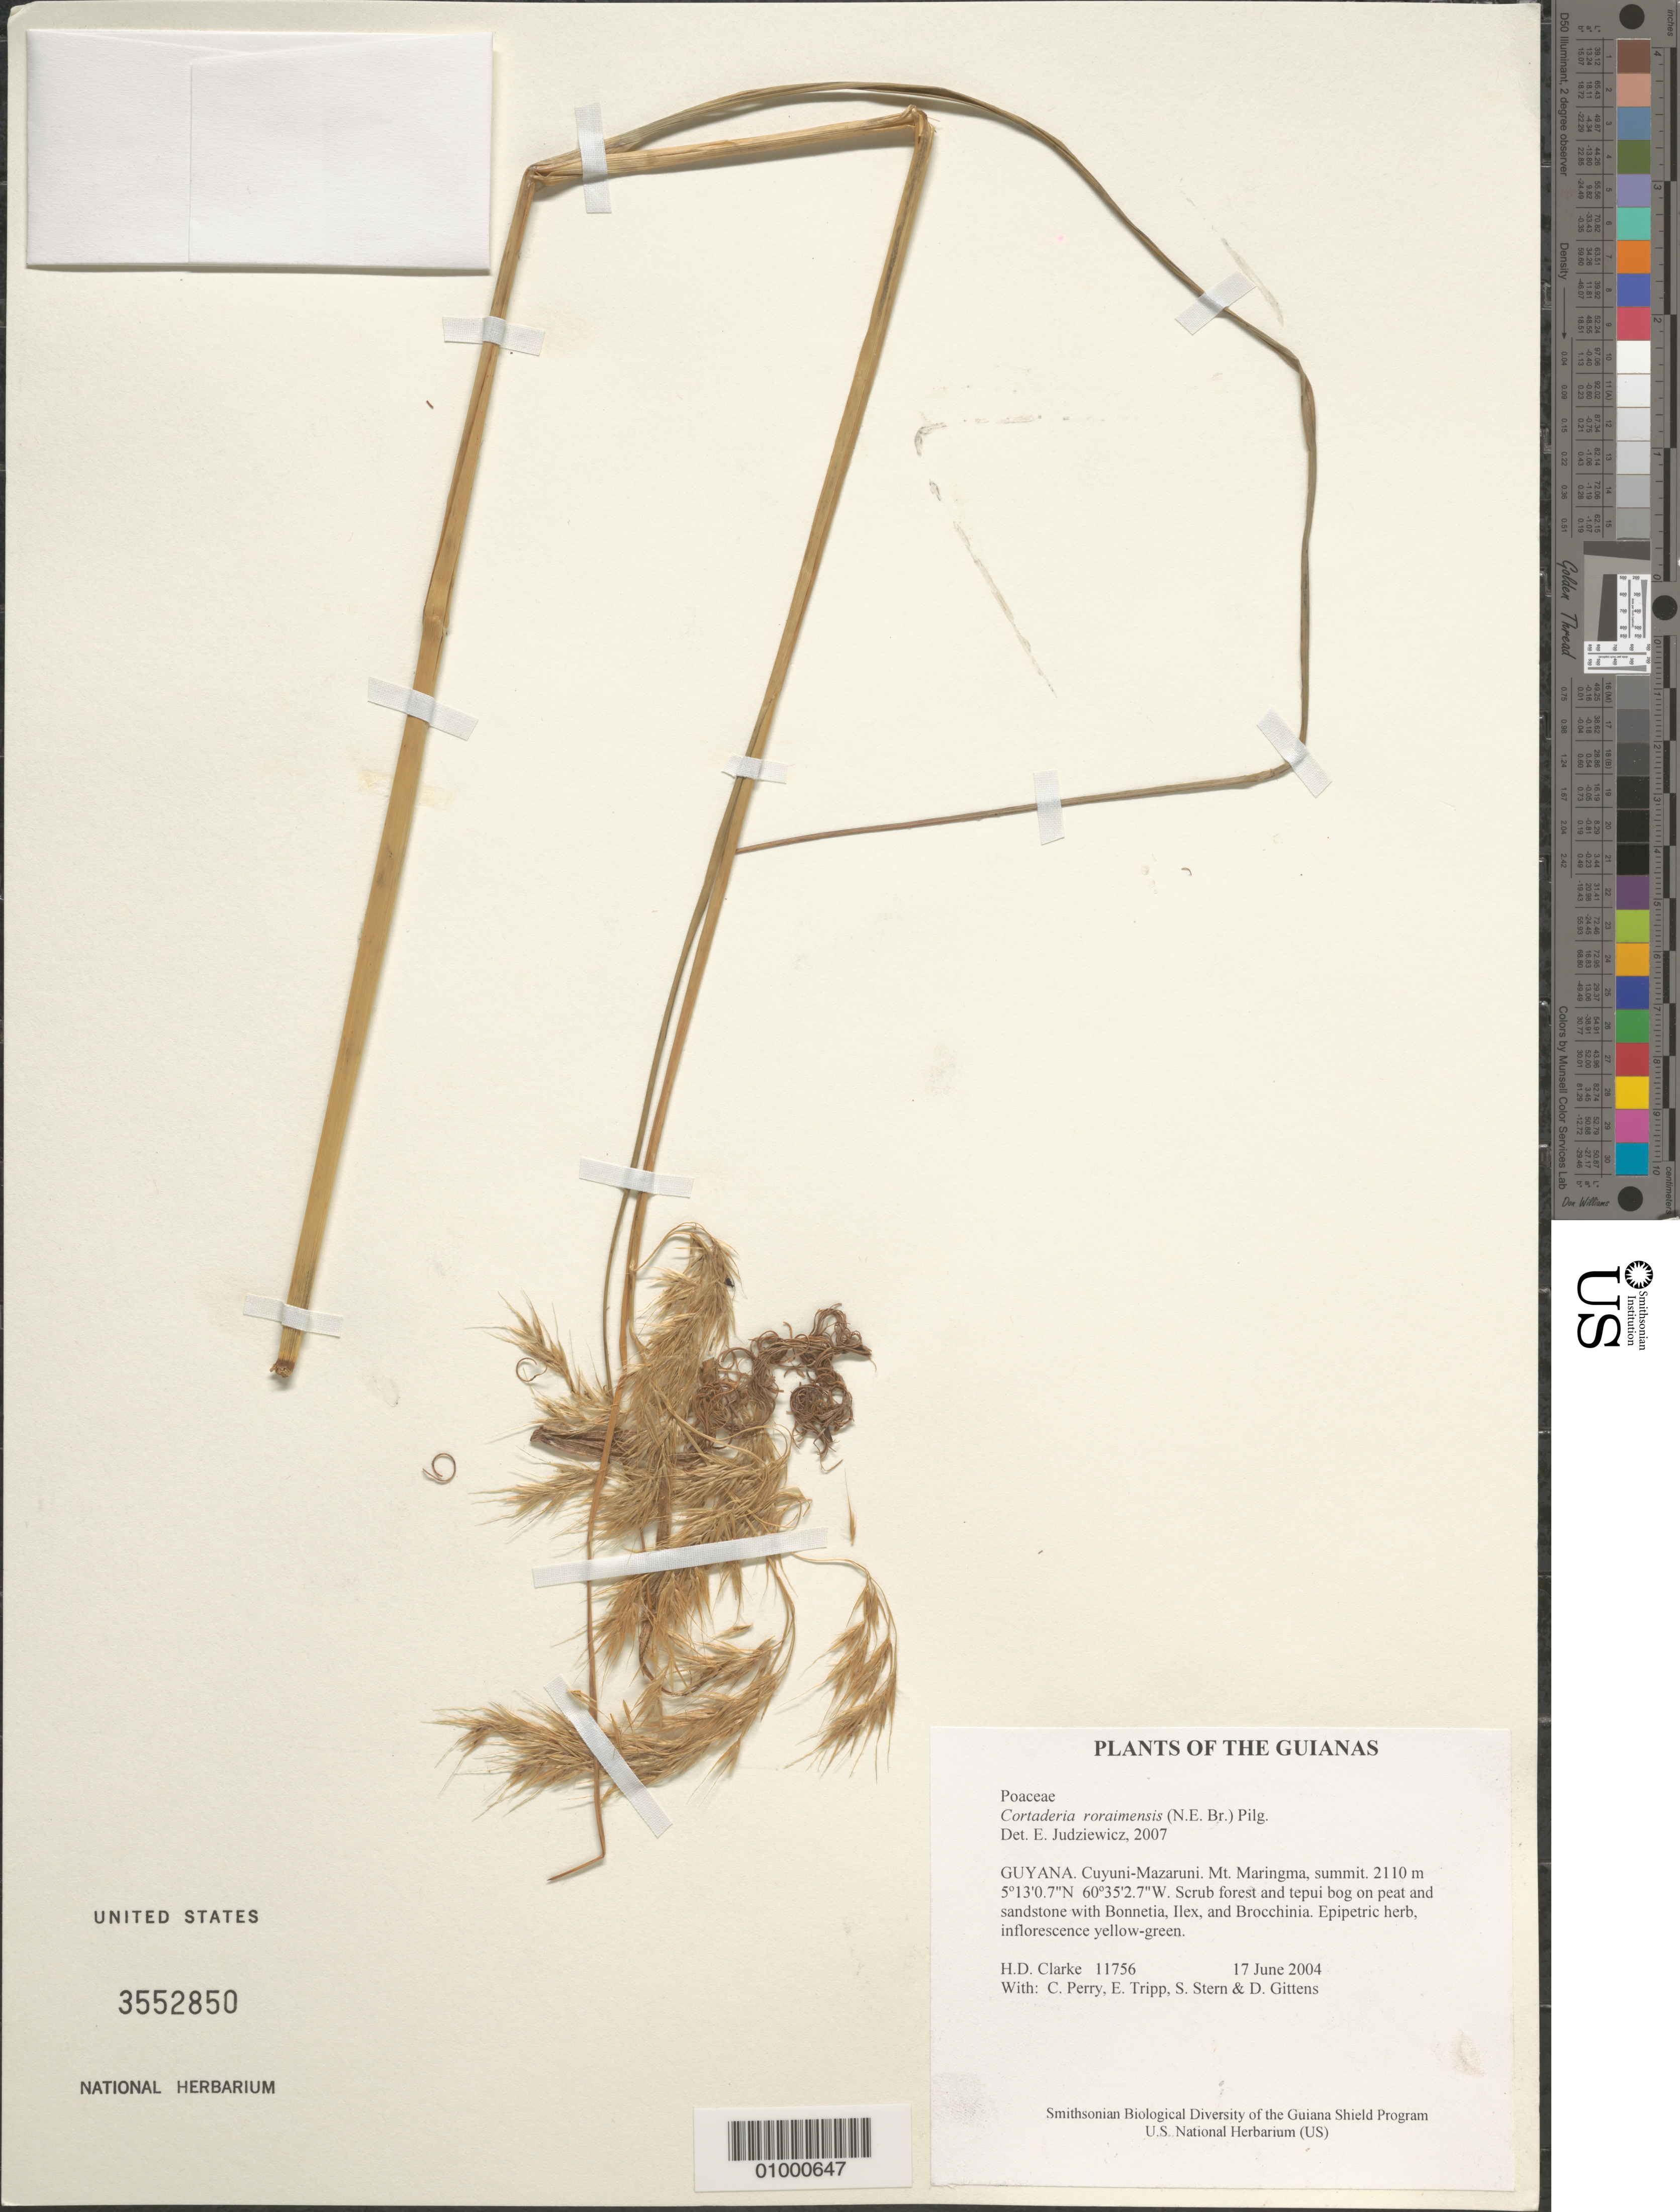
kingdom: Plantae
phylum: Tracheophyta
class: Liliopsida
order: Poales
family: Poaceae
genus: Cortaderia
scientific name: Cortaderia roraimensis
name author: (N.E. Br.) Pilg.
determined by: Judziewicz, E. J.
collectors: H. D. Clarke, C. Perry, E. Tripp, S. R. Stern & D. Gittens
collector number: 11756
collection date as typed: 17 June 2004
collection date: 2004-06-17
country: Guyana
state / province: Cuyuni-Mazaruni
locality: Mt. Maringma, summit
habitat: Scrub forest and tepui bog on peat and sandstone with Bonnetia, Ilex, and Brocchinia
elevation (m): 2110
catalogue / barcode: US 3552850